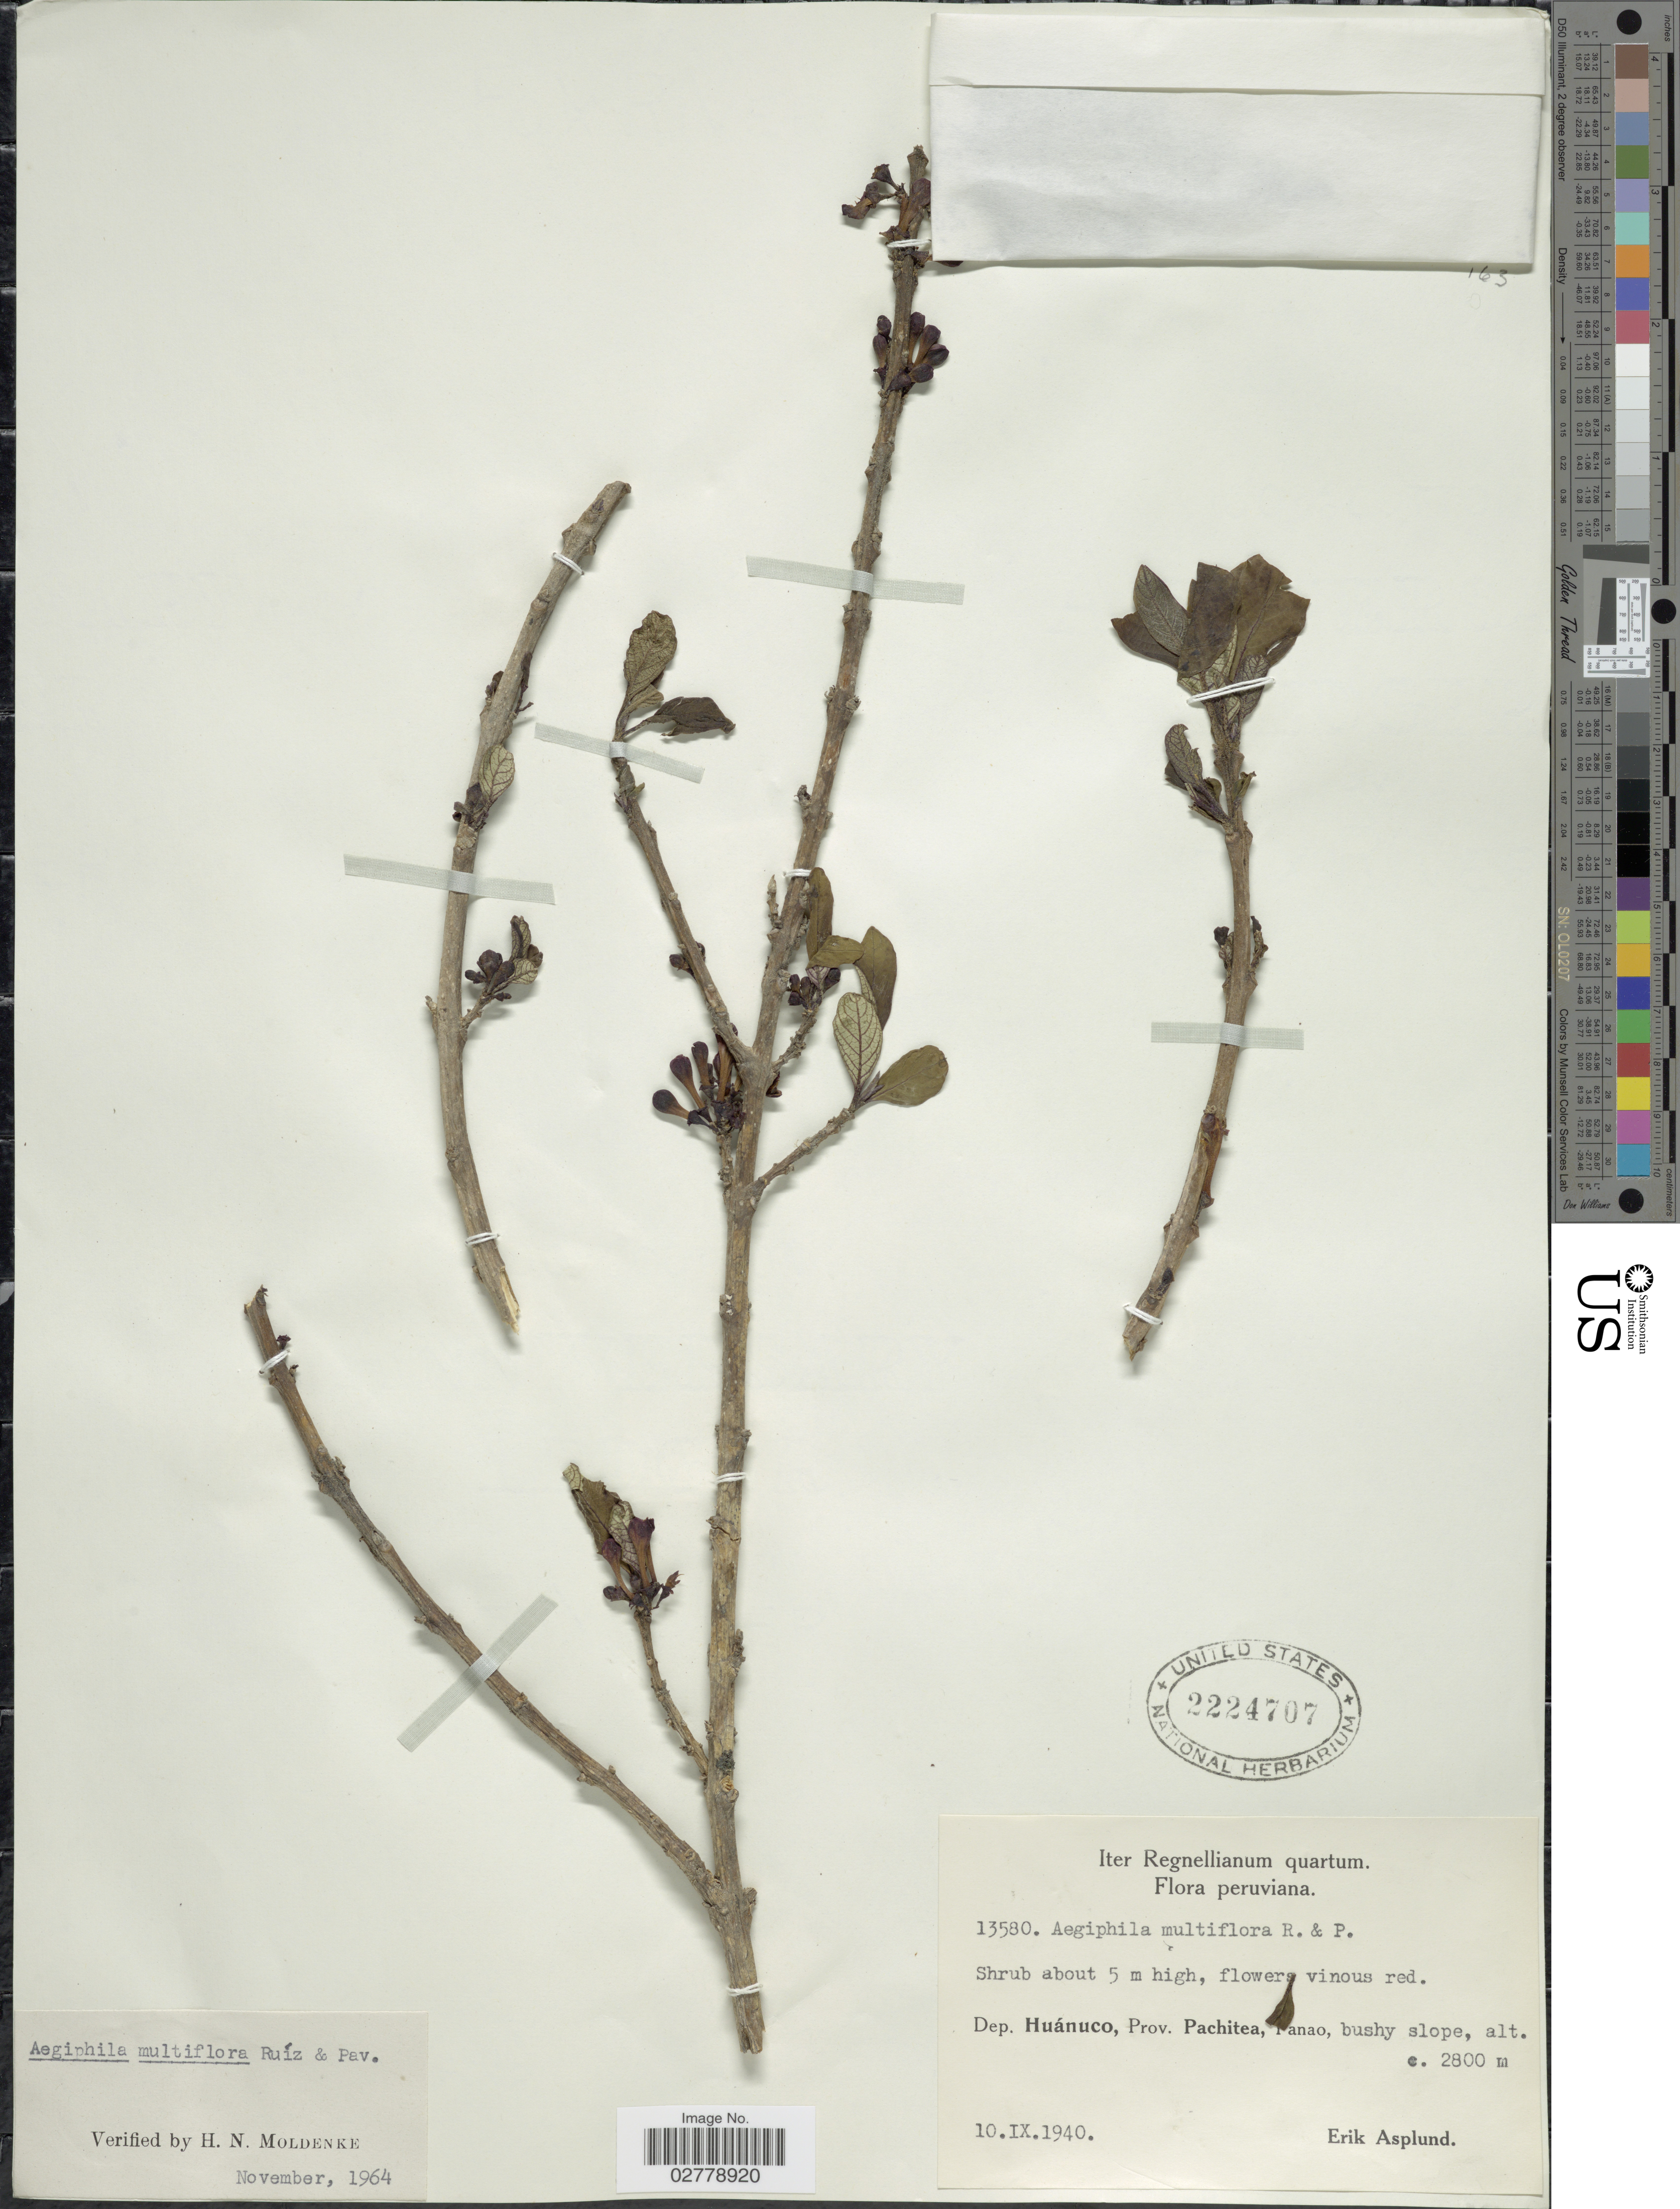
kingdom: Plantae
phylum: Tracheophyta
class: Magnoliopsida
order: Lamiales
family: Lamiaceae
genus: Aegiphila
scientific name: Aegiphila multiflora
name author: Ruiz & Pav.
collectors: E. Asplund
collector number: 13580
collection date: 1940-09-10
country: Peru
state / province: Huánuco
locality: Dept. Huánuco, Prov. Pachitea, Panao, bushy slope.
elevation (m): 2800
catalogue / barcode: US 2224707